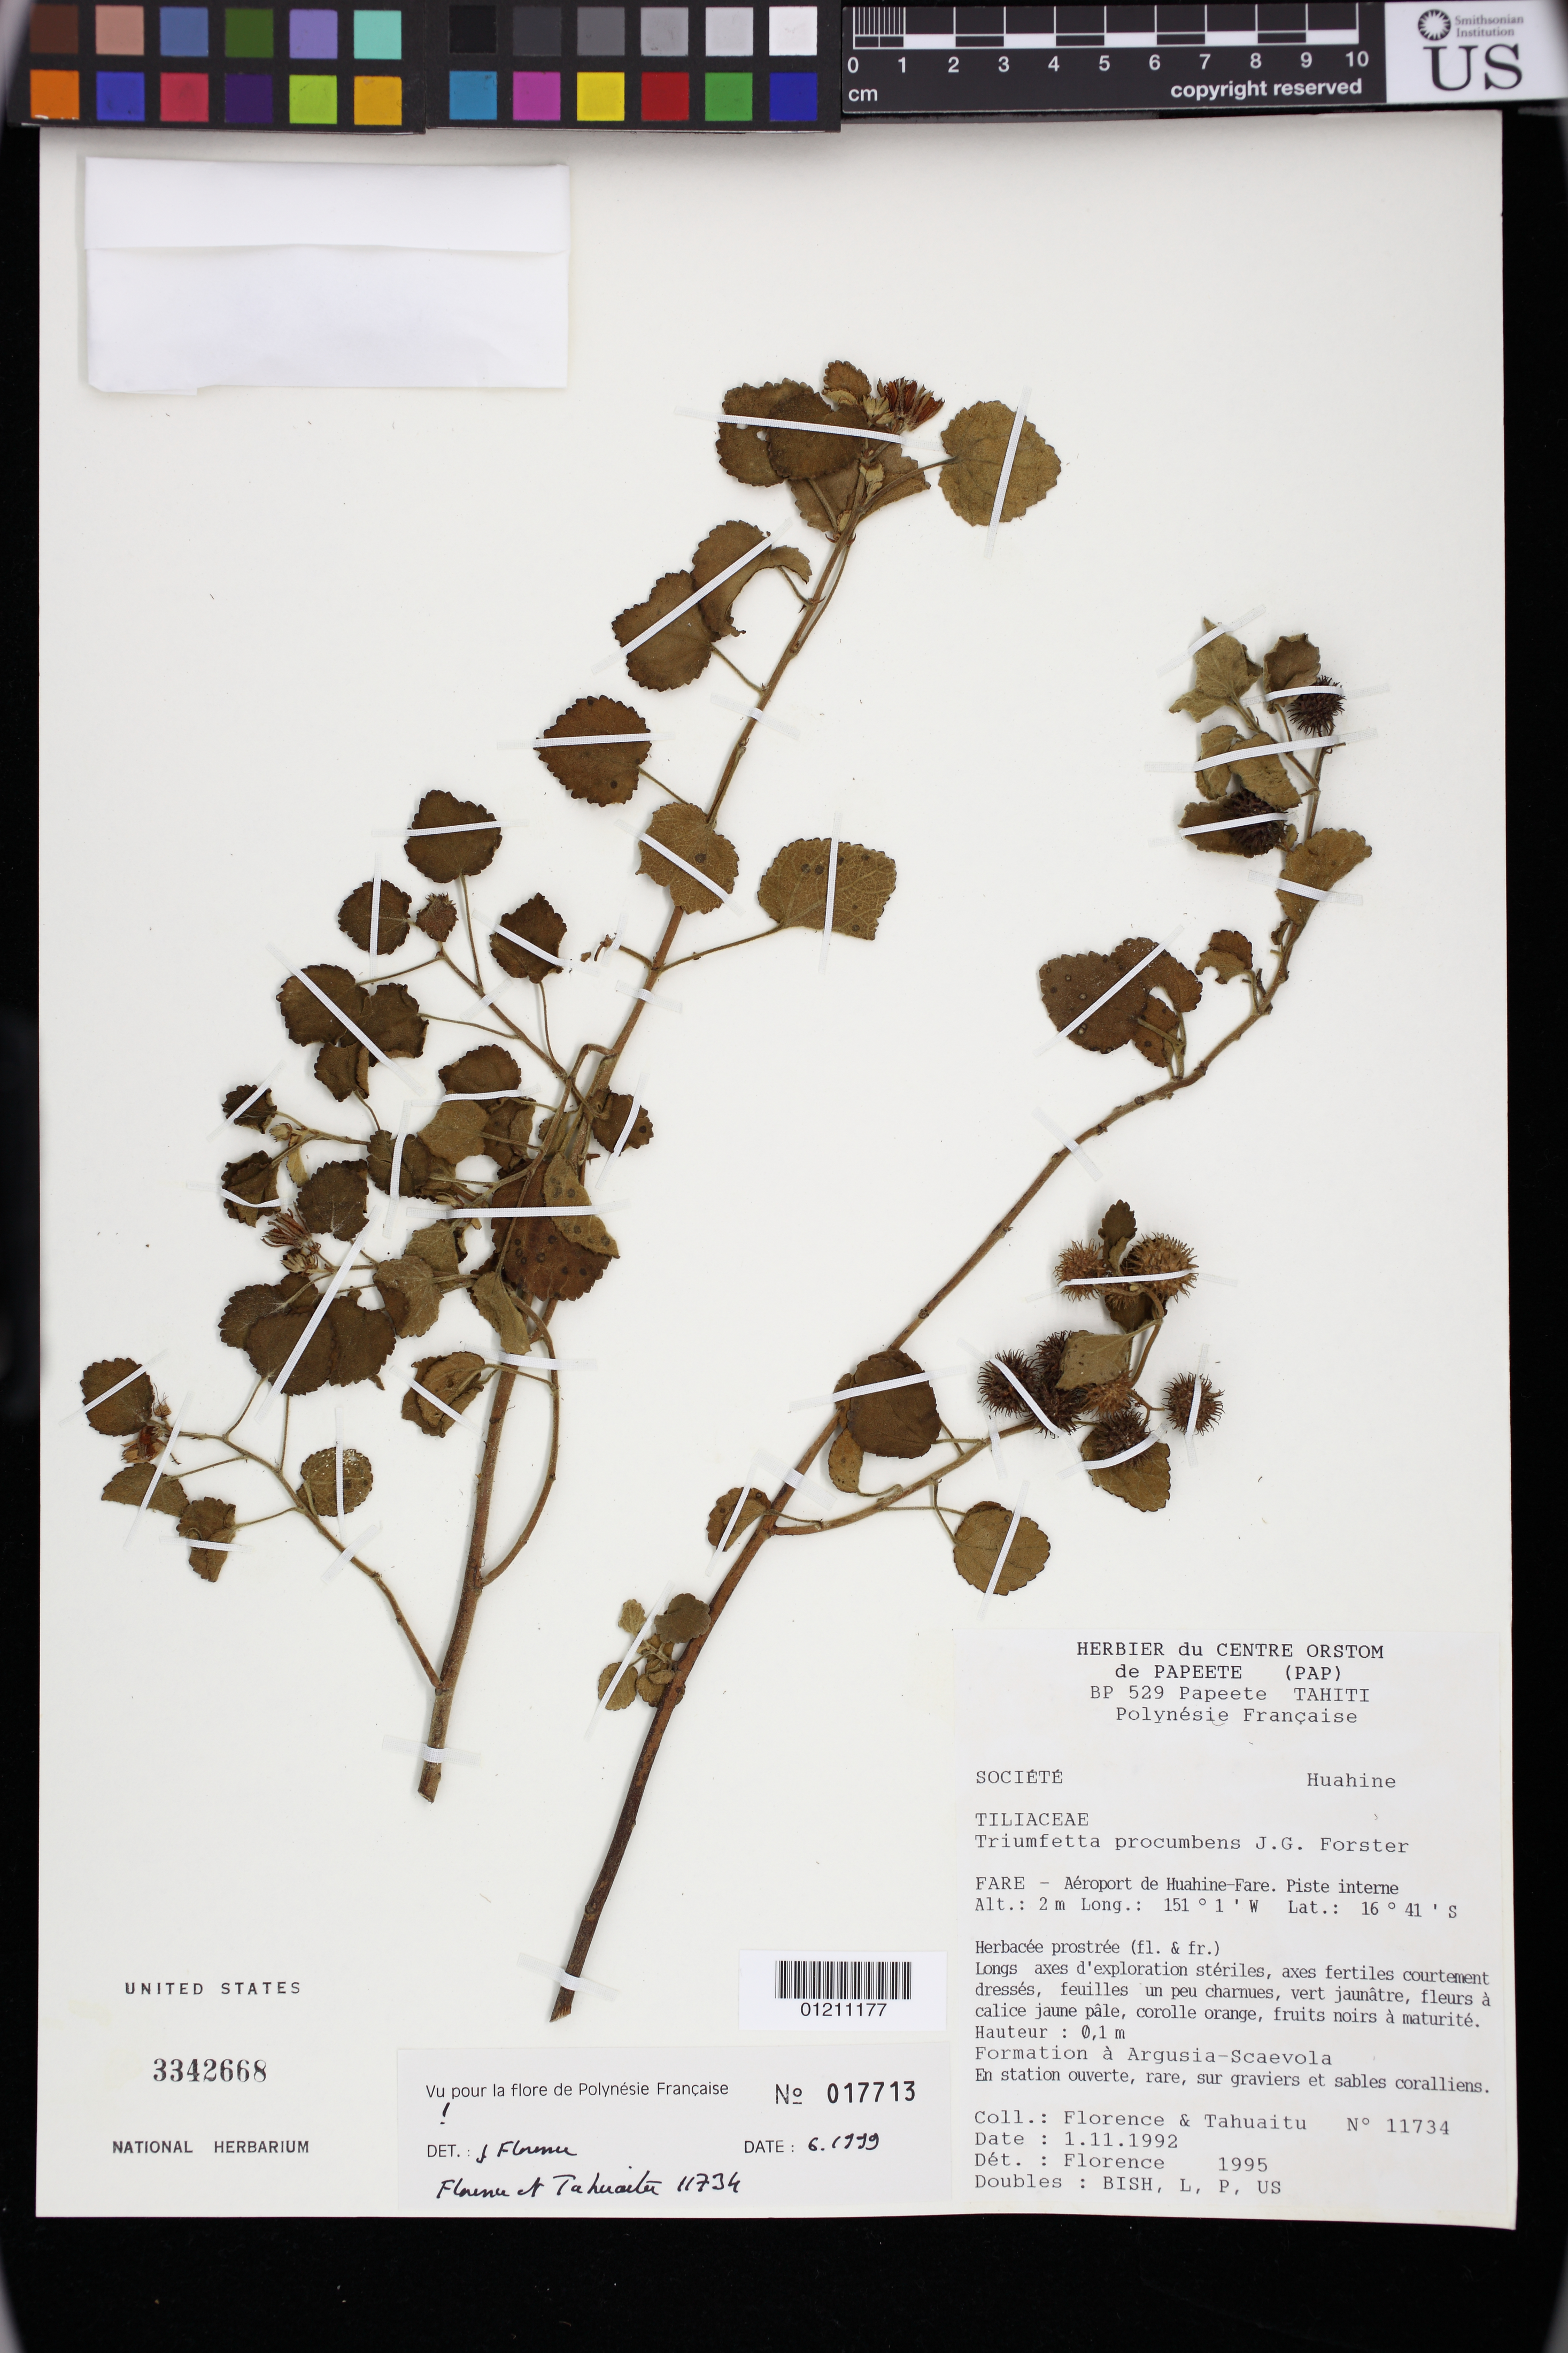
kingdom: Plantae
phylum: Tracheophyta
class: Magnoliopsida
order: Malvales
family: Malvaceae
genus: Triumfetta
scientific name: Triumfetta procumbens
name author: G. Forst.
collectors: J. Florence & -. Tahuaitu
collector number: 11734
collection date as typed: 11 Jan 1992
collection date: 1992-01-11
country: French Polynesia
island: Huahine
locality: Société, Huahine. Fare: Aeroport de Huahine-fare. Piste interne.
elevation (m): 2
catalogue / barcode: US 3342668